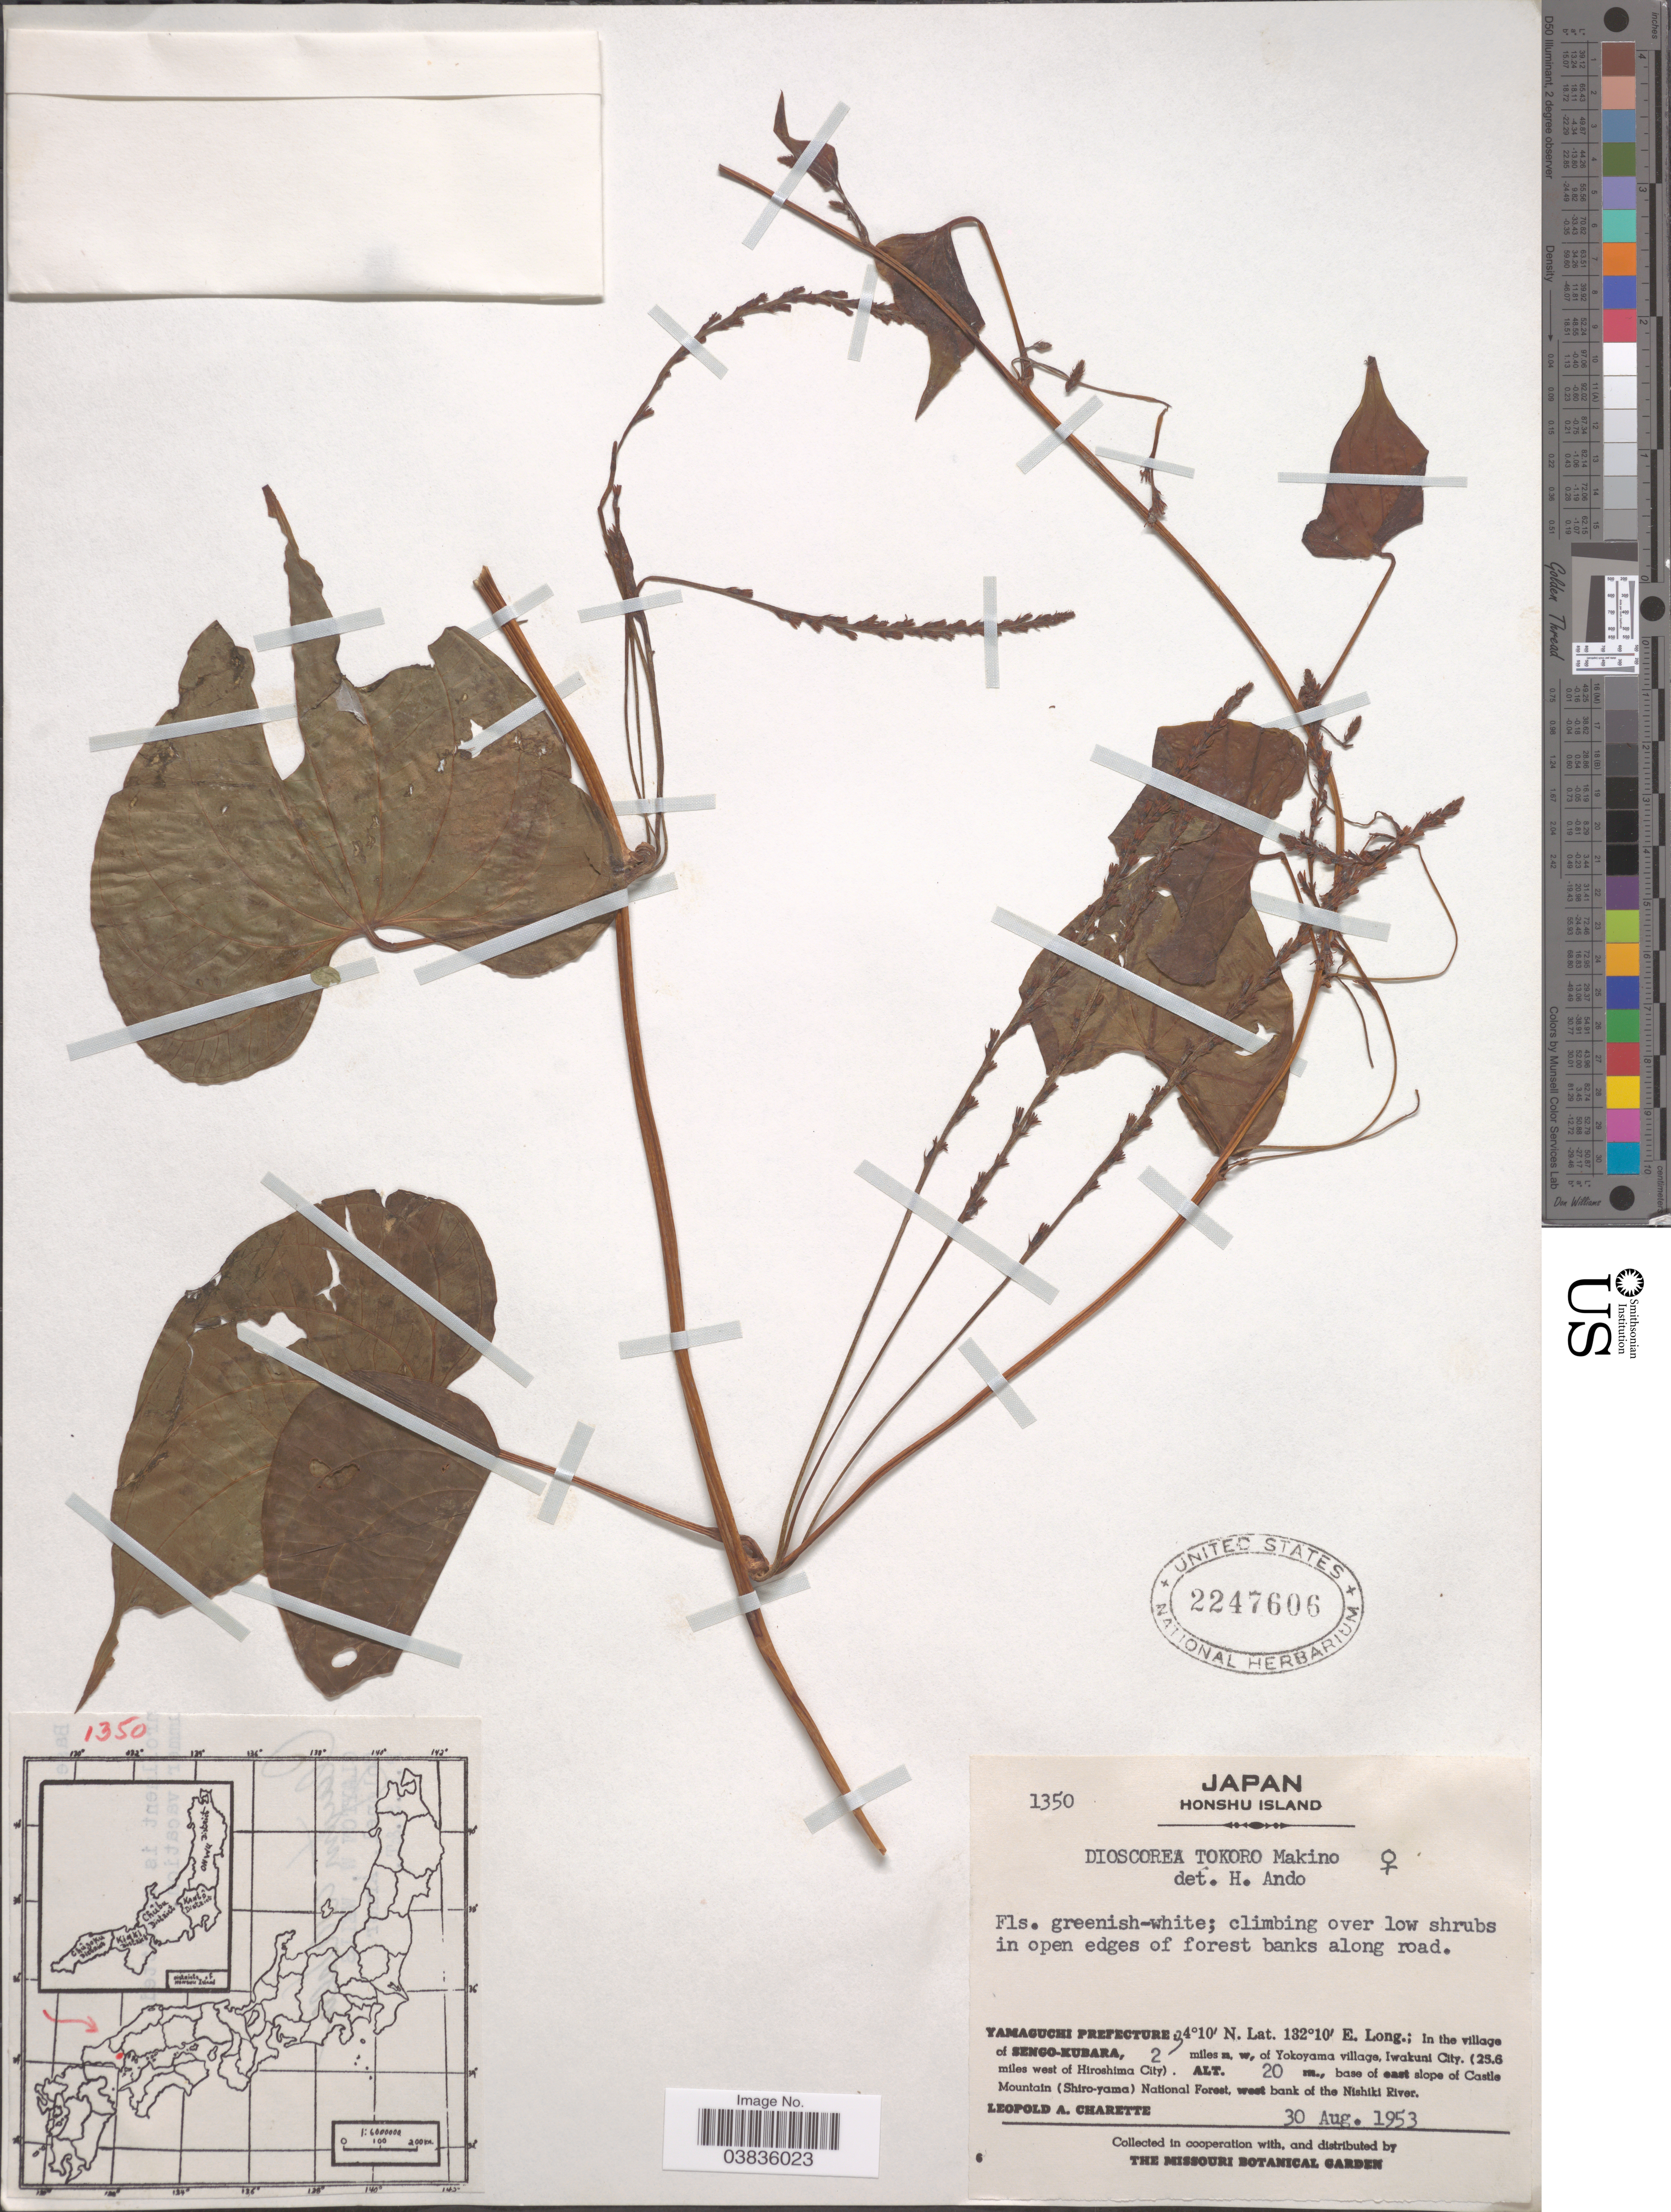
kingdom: Plantae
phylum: Tracheophyta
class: Liliopsida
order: Dioscoreales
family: Dioscoreaceae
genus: Dioscorea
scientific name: Dioscorea tokoro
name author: Makino ex Miyabe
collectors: L. A. Charette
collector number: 1350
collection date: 1953-08-30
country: Japan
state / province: Yamaguti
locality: Honshu Island. Yamaguchi Prefecture: in the village of Sengo-Kubara, 2 miles n.w. of Yokoyama village, Iwakuni City (25.6 miles west of Hiroshima City). Base of east slope of Castle Mountain (Shiro-yama) National Forest, west bank of the Nishiki River.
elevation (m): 20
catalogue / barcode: US 2247606